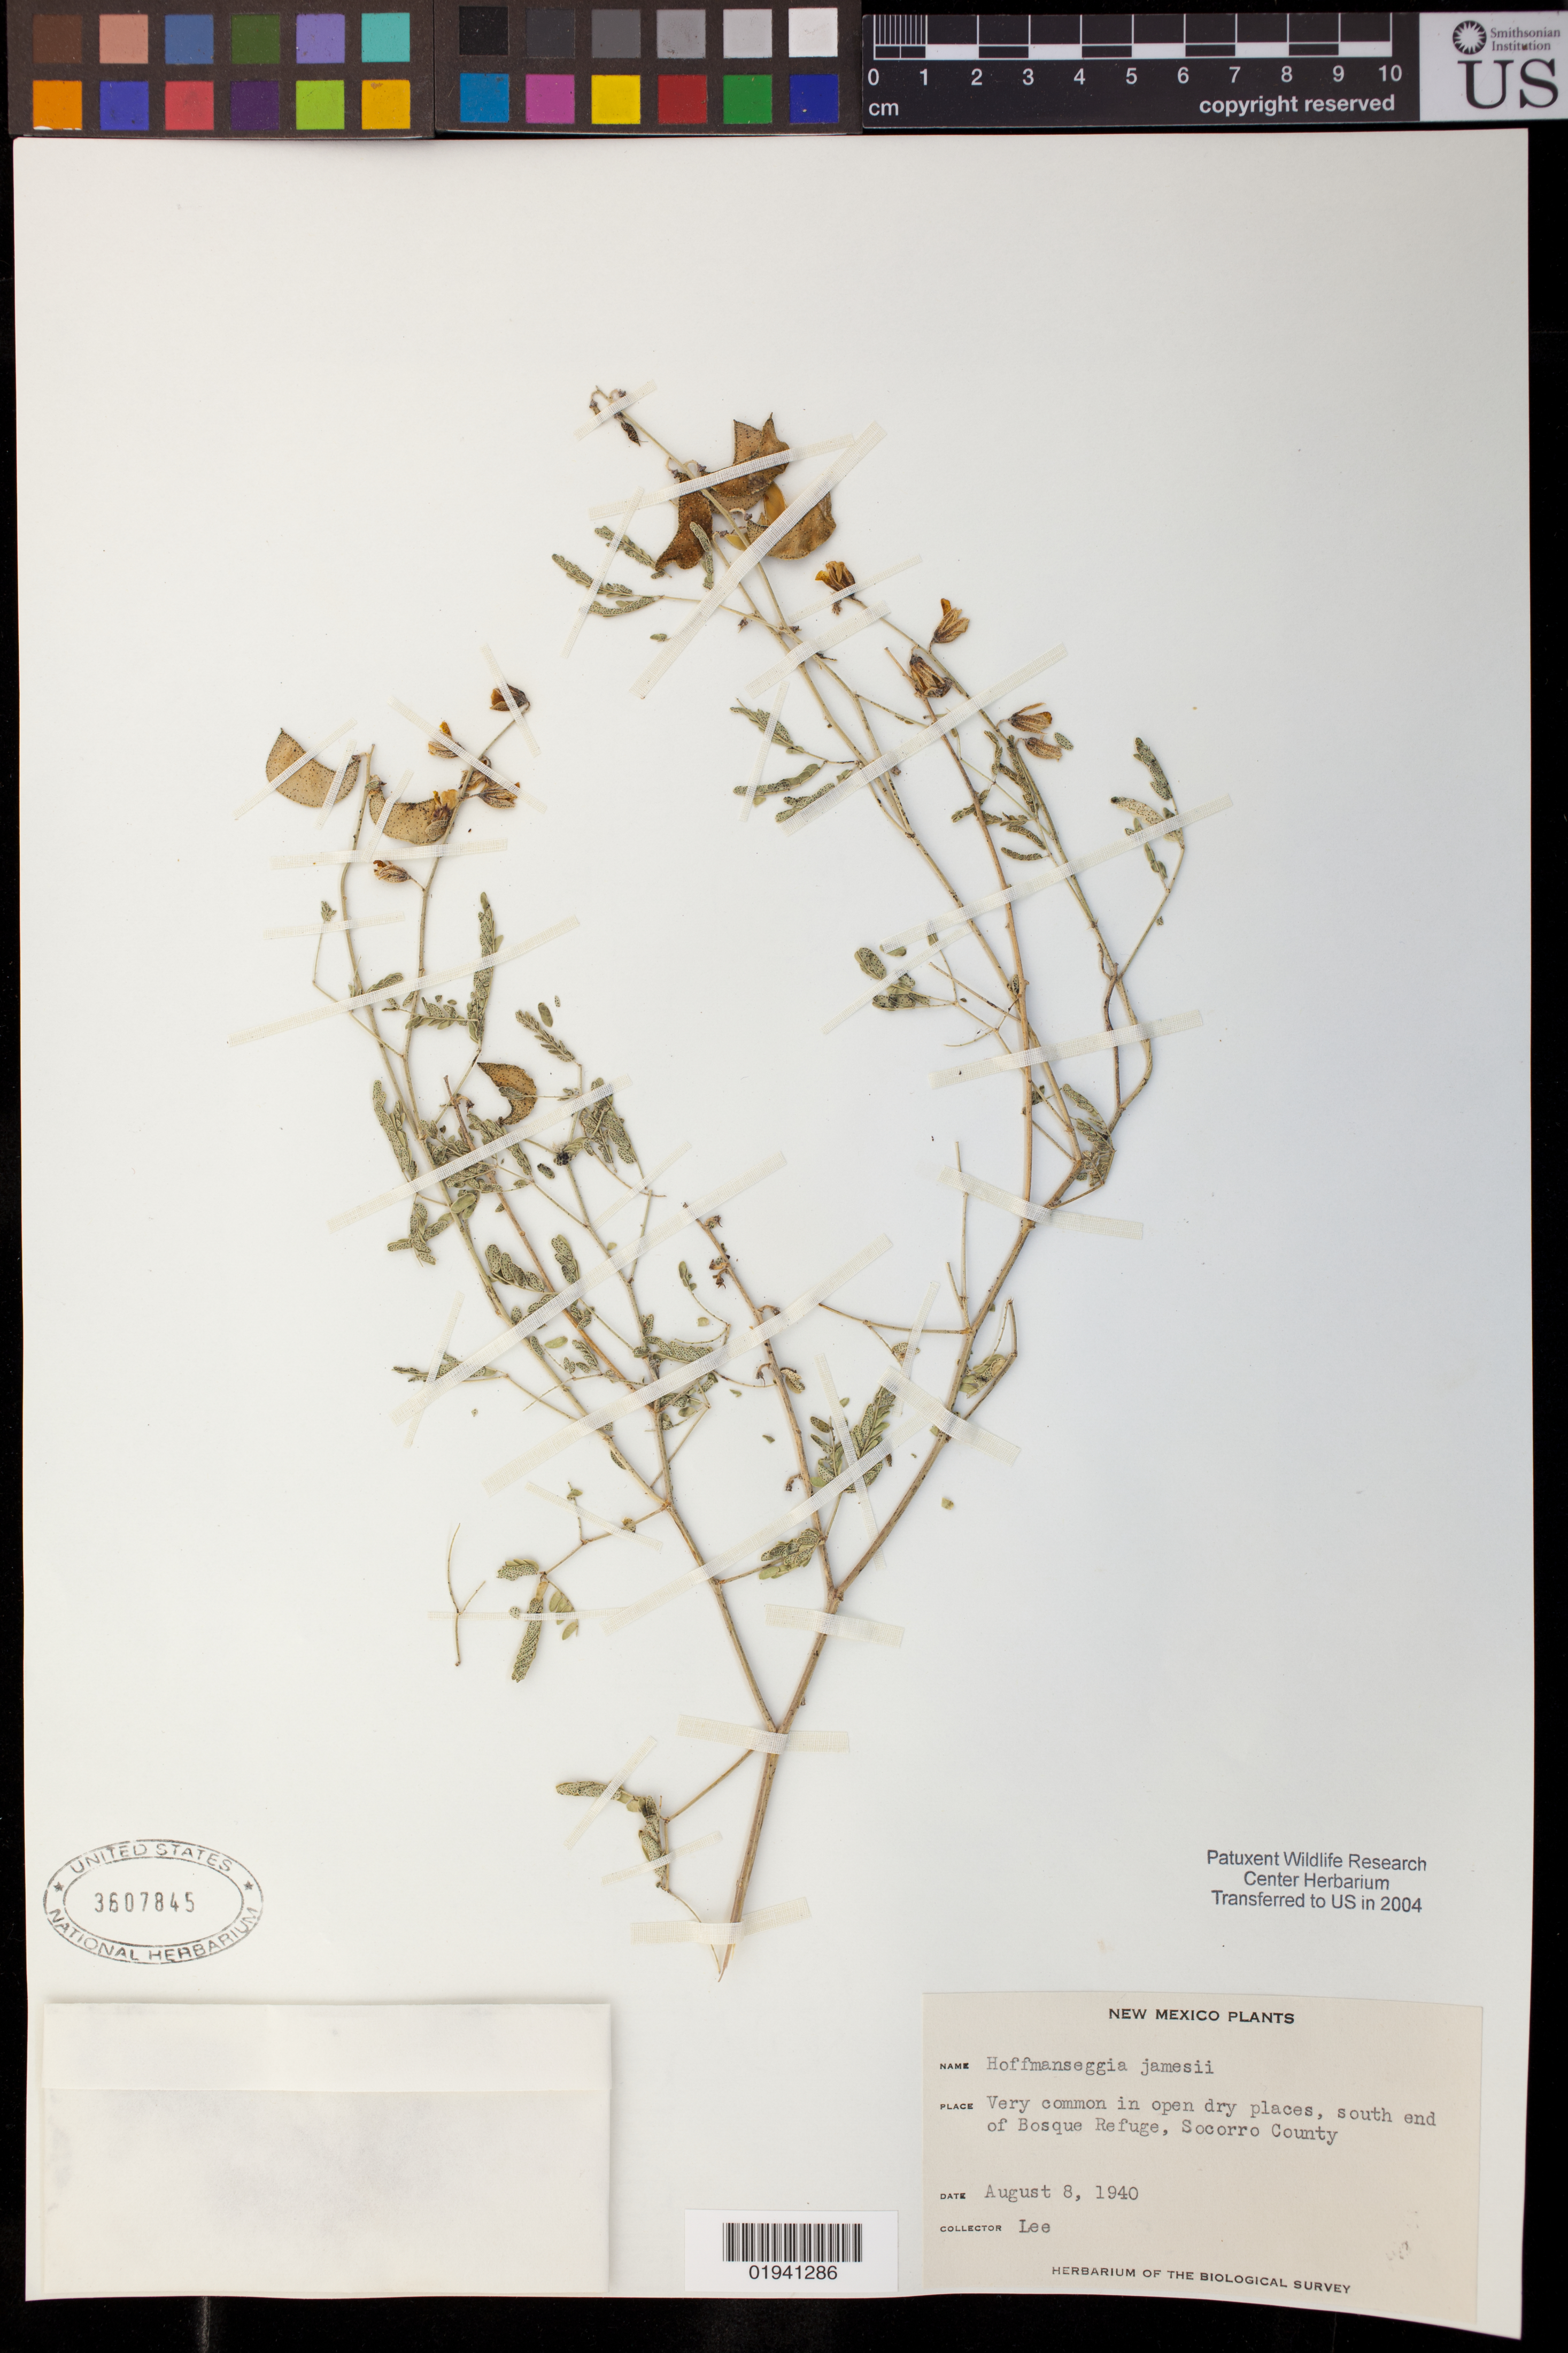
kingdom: Plantae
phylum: Tracheophyta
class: Magnoliopsida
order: Fabales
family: Fabaceae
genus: Pomaria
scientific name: Pomaria jamesii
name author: (Torr. & A. Gray) Walp.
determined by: Strong, Mark T., (BOT), Smithsonian Institution - National Museum of Natural History (UNITED STATES)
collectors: -. Lee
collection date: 1940-08-08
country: United States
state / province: New Mexico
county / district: Socorro County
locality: South end of Bosque Refuge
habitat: in open dry places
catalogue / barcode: US 3607845